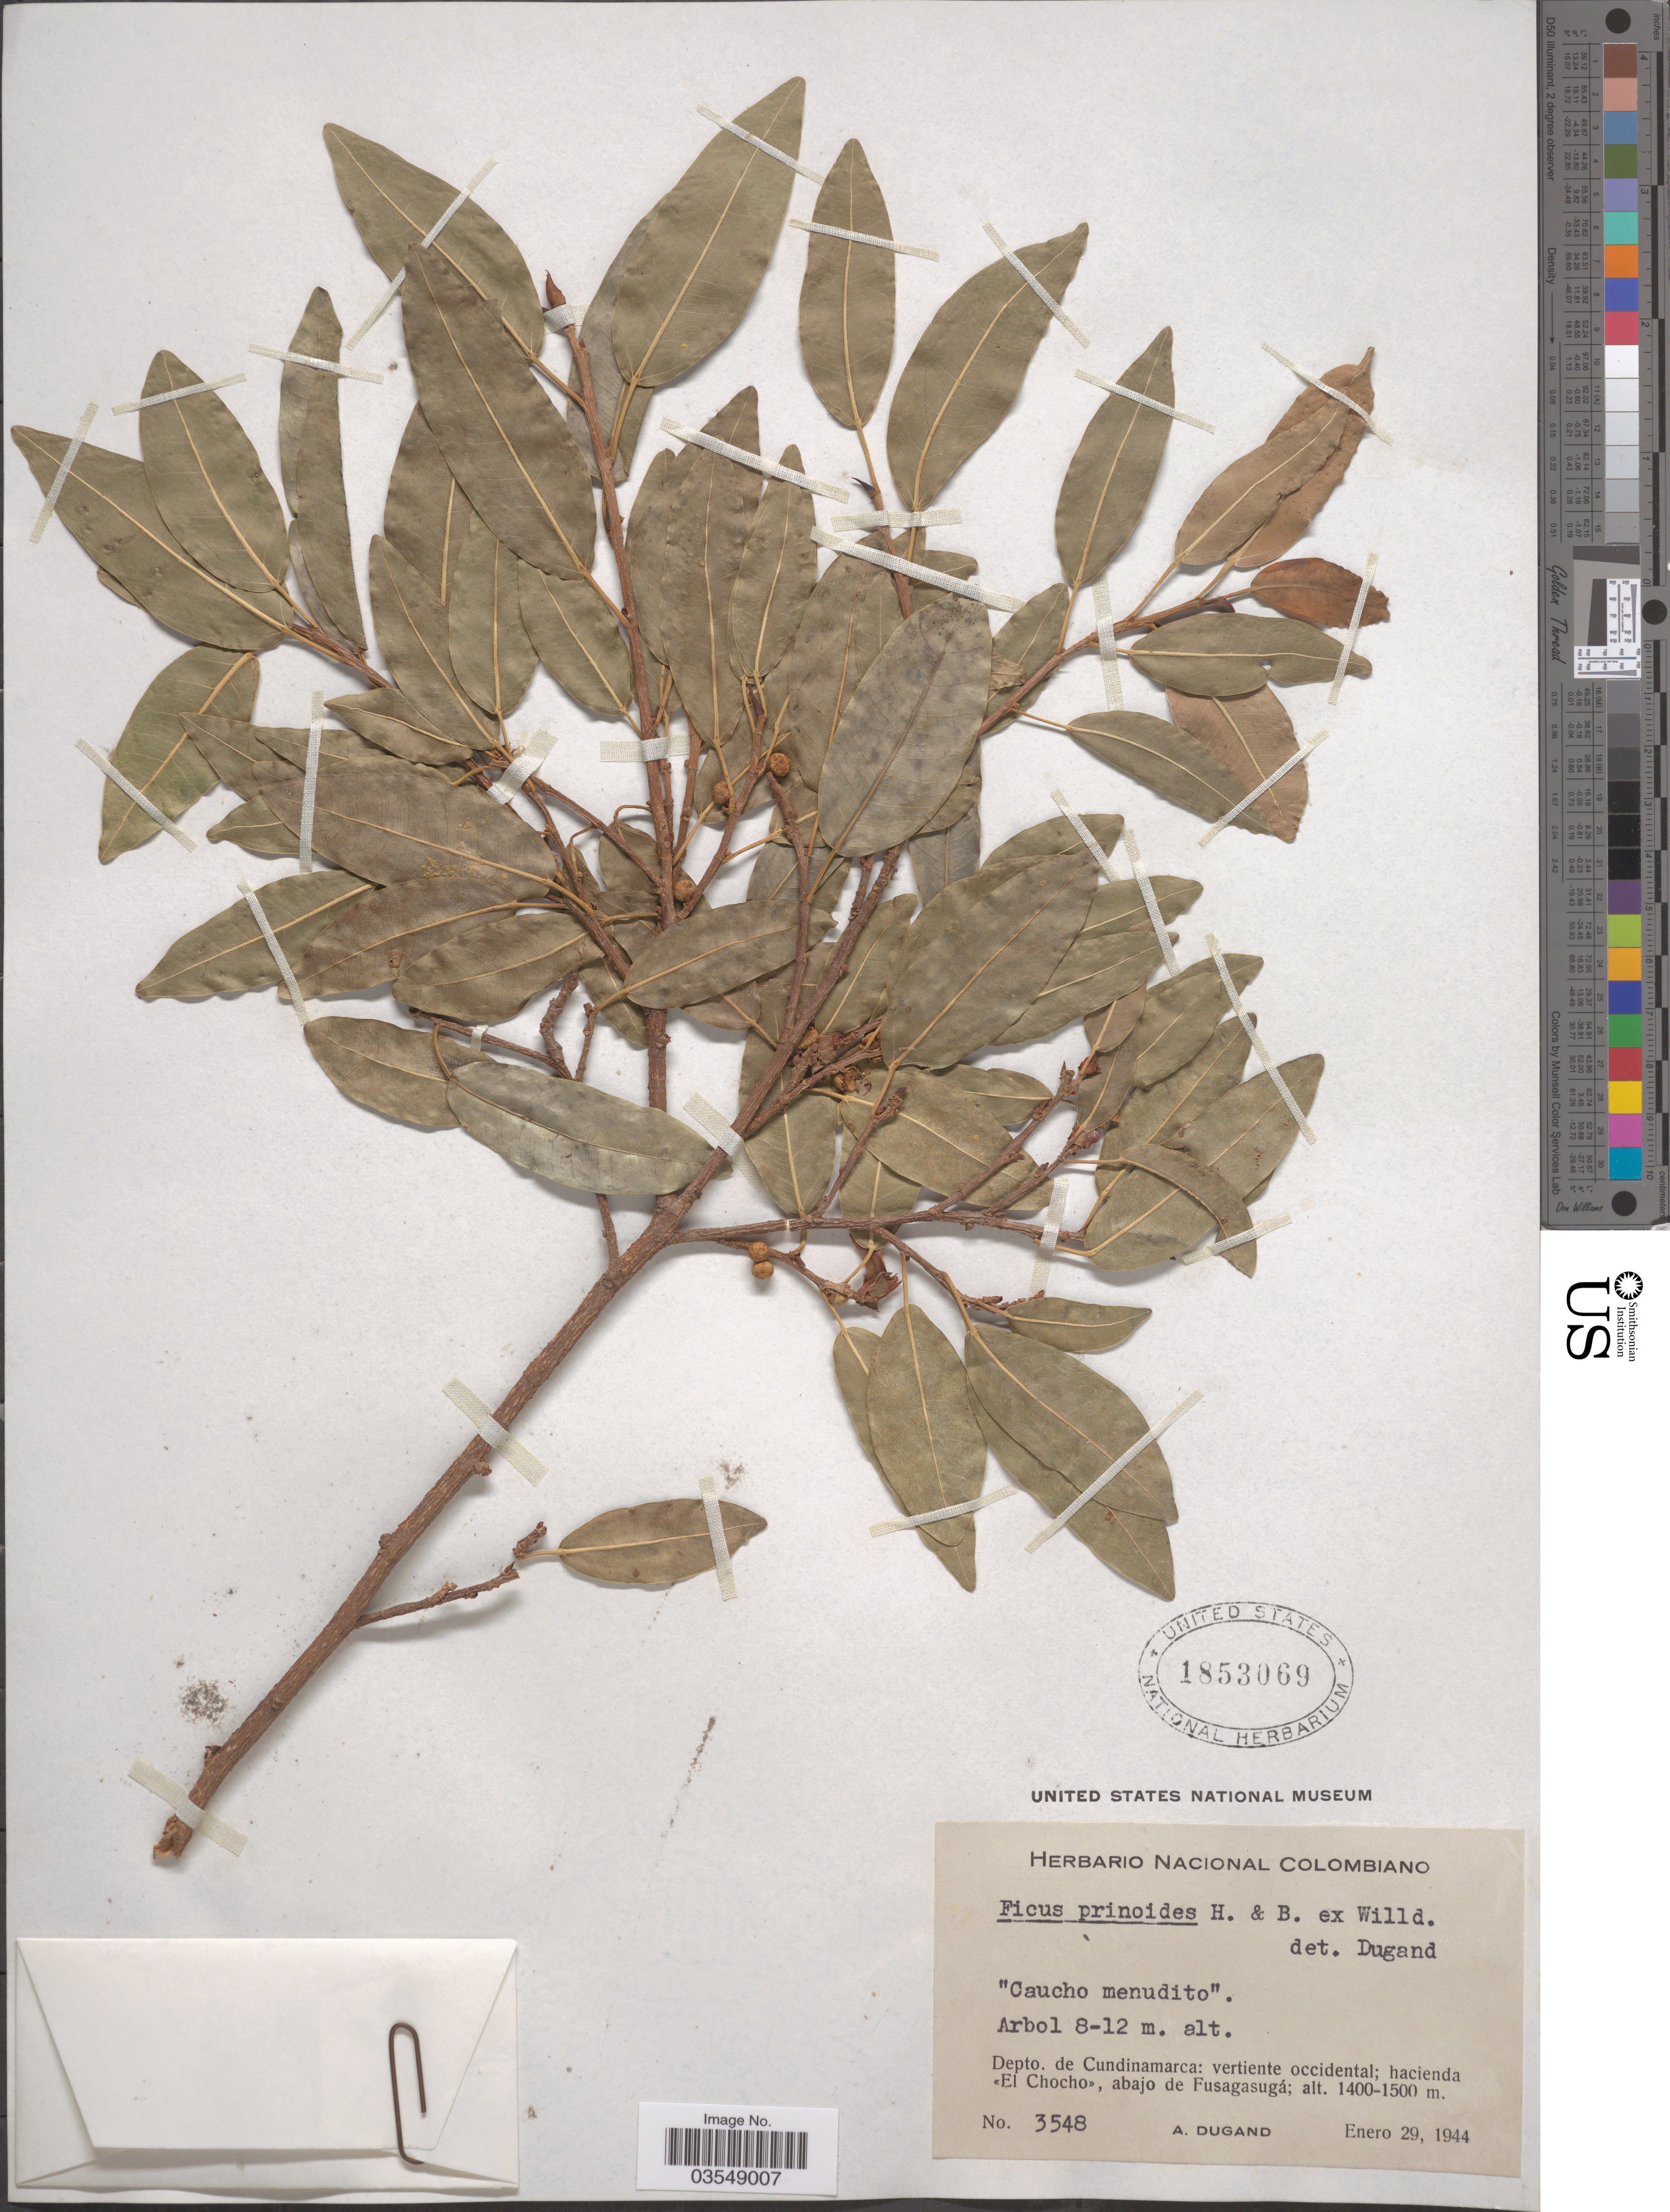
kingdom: Plantae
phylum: Tracheophyta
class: Magnoliopsida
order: Rosales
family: Moraceae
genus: Ficus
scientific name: Ficus pallida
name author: Vahl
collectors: A. Dugand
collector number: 3548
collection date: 1944-01-29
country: Colombia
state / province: Cundinamarca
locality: Depto. de Cundinamarca: vertiente occidental; hacienda El Choco, abajo de Fusagasugá.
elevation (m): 1400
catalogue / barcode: US 1853069